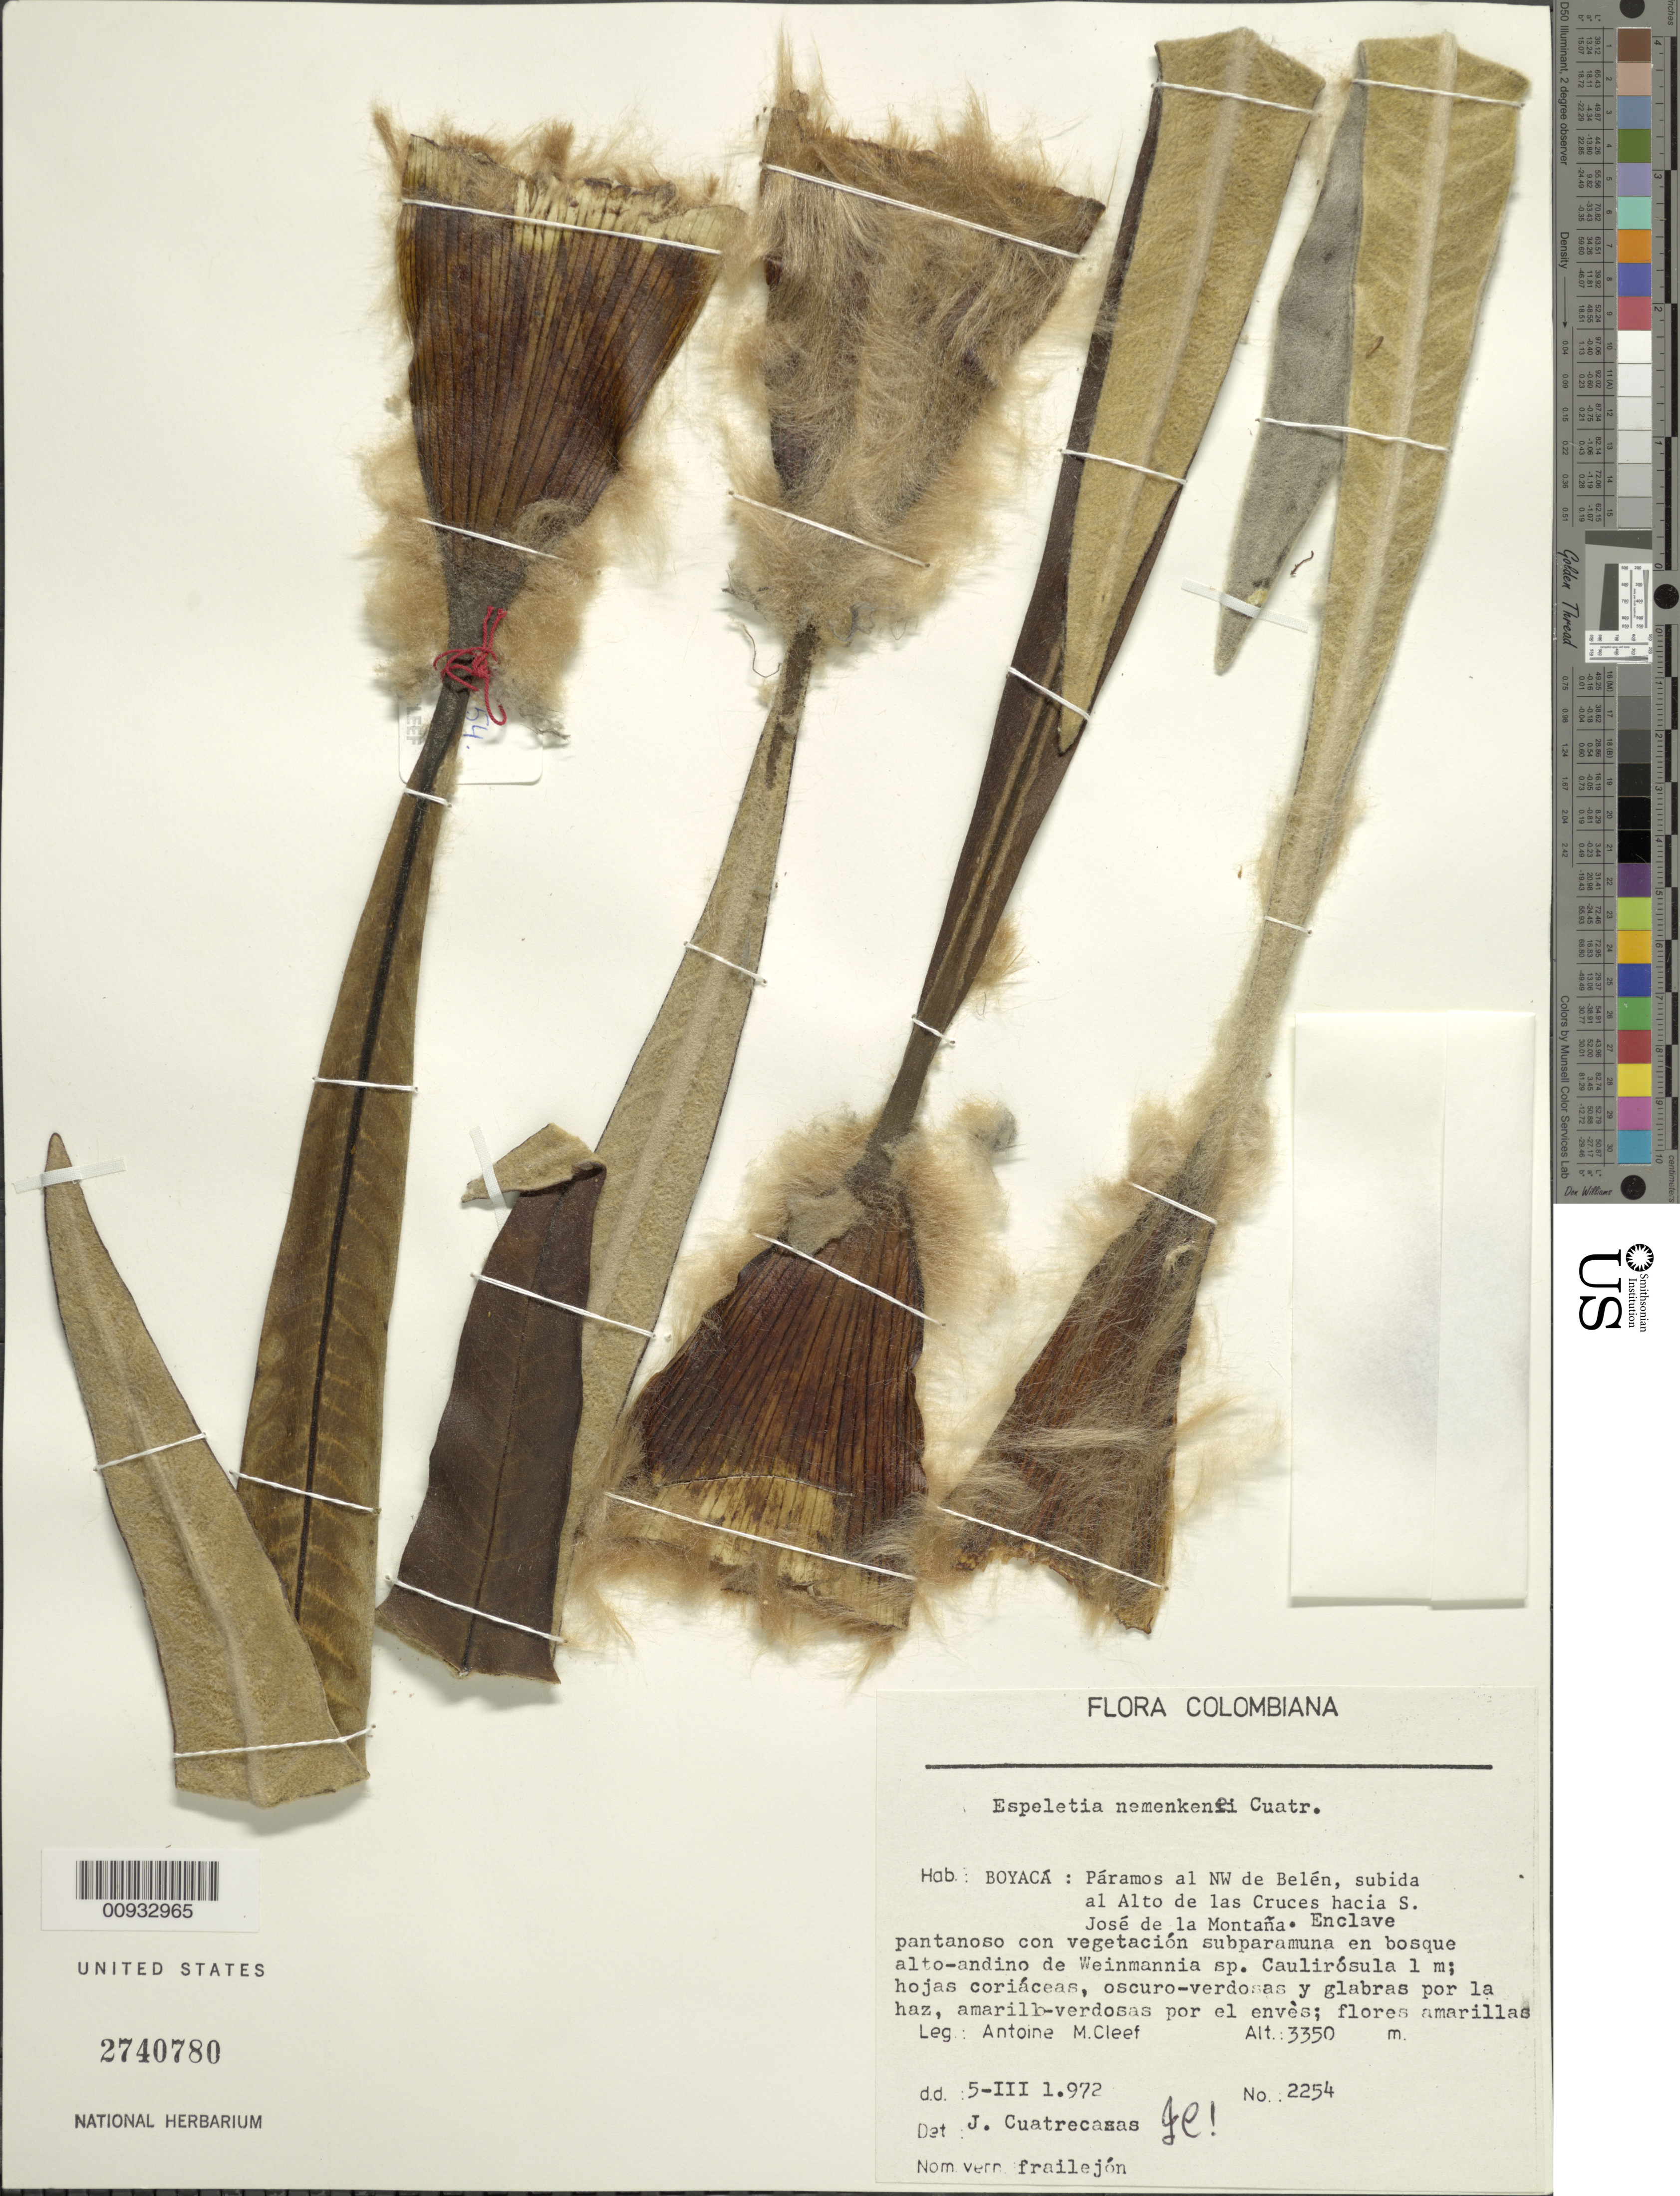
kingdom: Plantae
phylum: Tracheophyta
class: Magnoliopsida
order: Asterales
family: Asteraceae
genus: Espeletia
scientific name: Espeletia nemekenei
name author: Cuatrec.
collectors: A. M. Cleef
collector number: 2254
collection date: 1972-03-05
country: Colombia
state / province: Boyacá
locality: Paramo al NW de Belen, subida al Alto de las Cruces hacia S. Jose de la Montana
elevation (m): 3350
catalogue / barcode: US 2740780